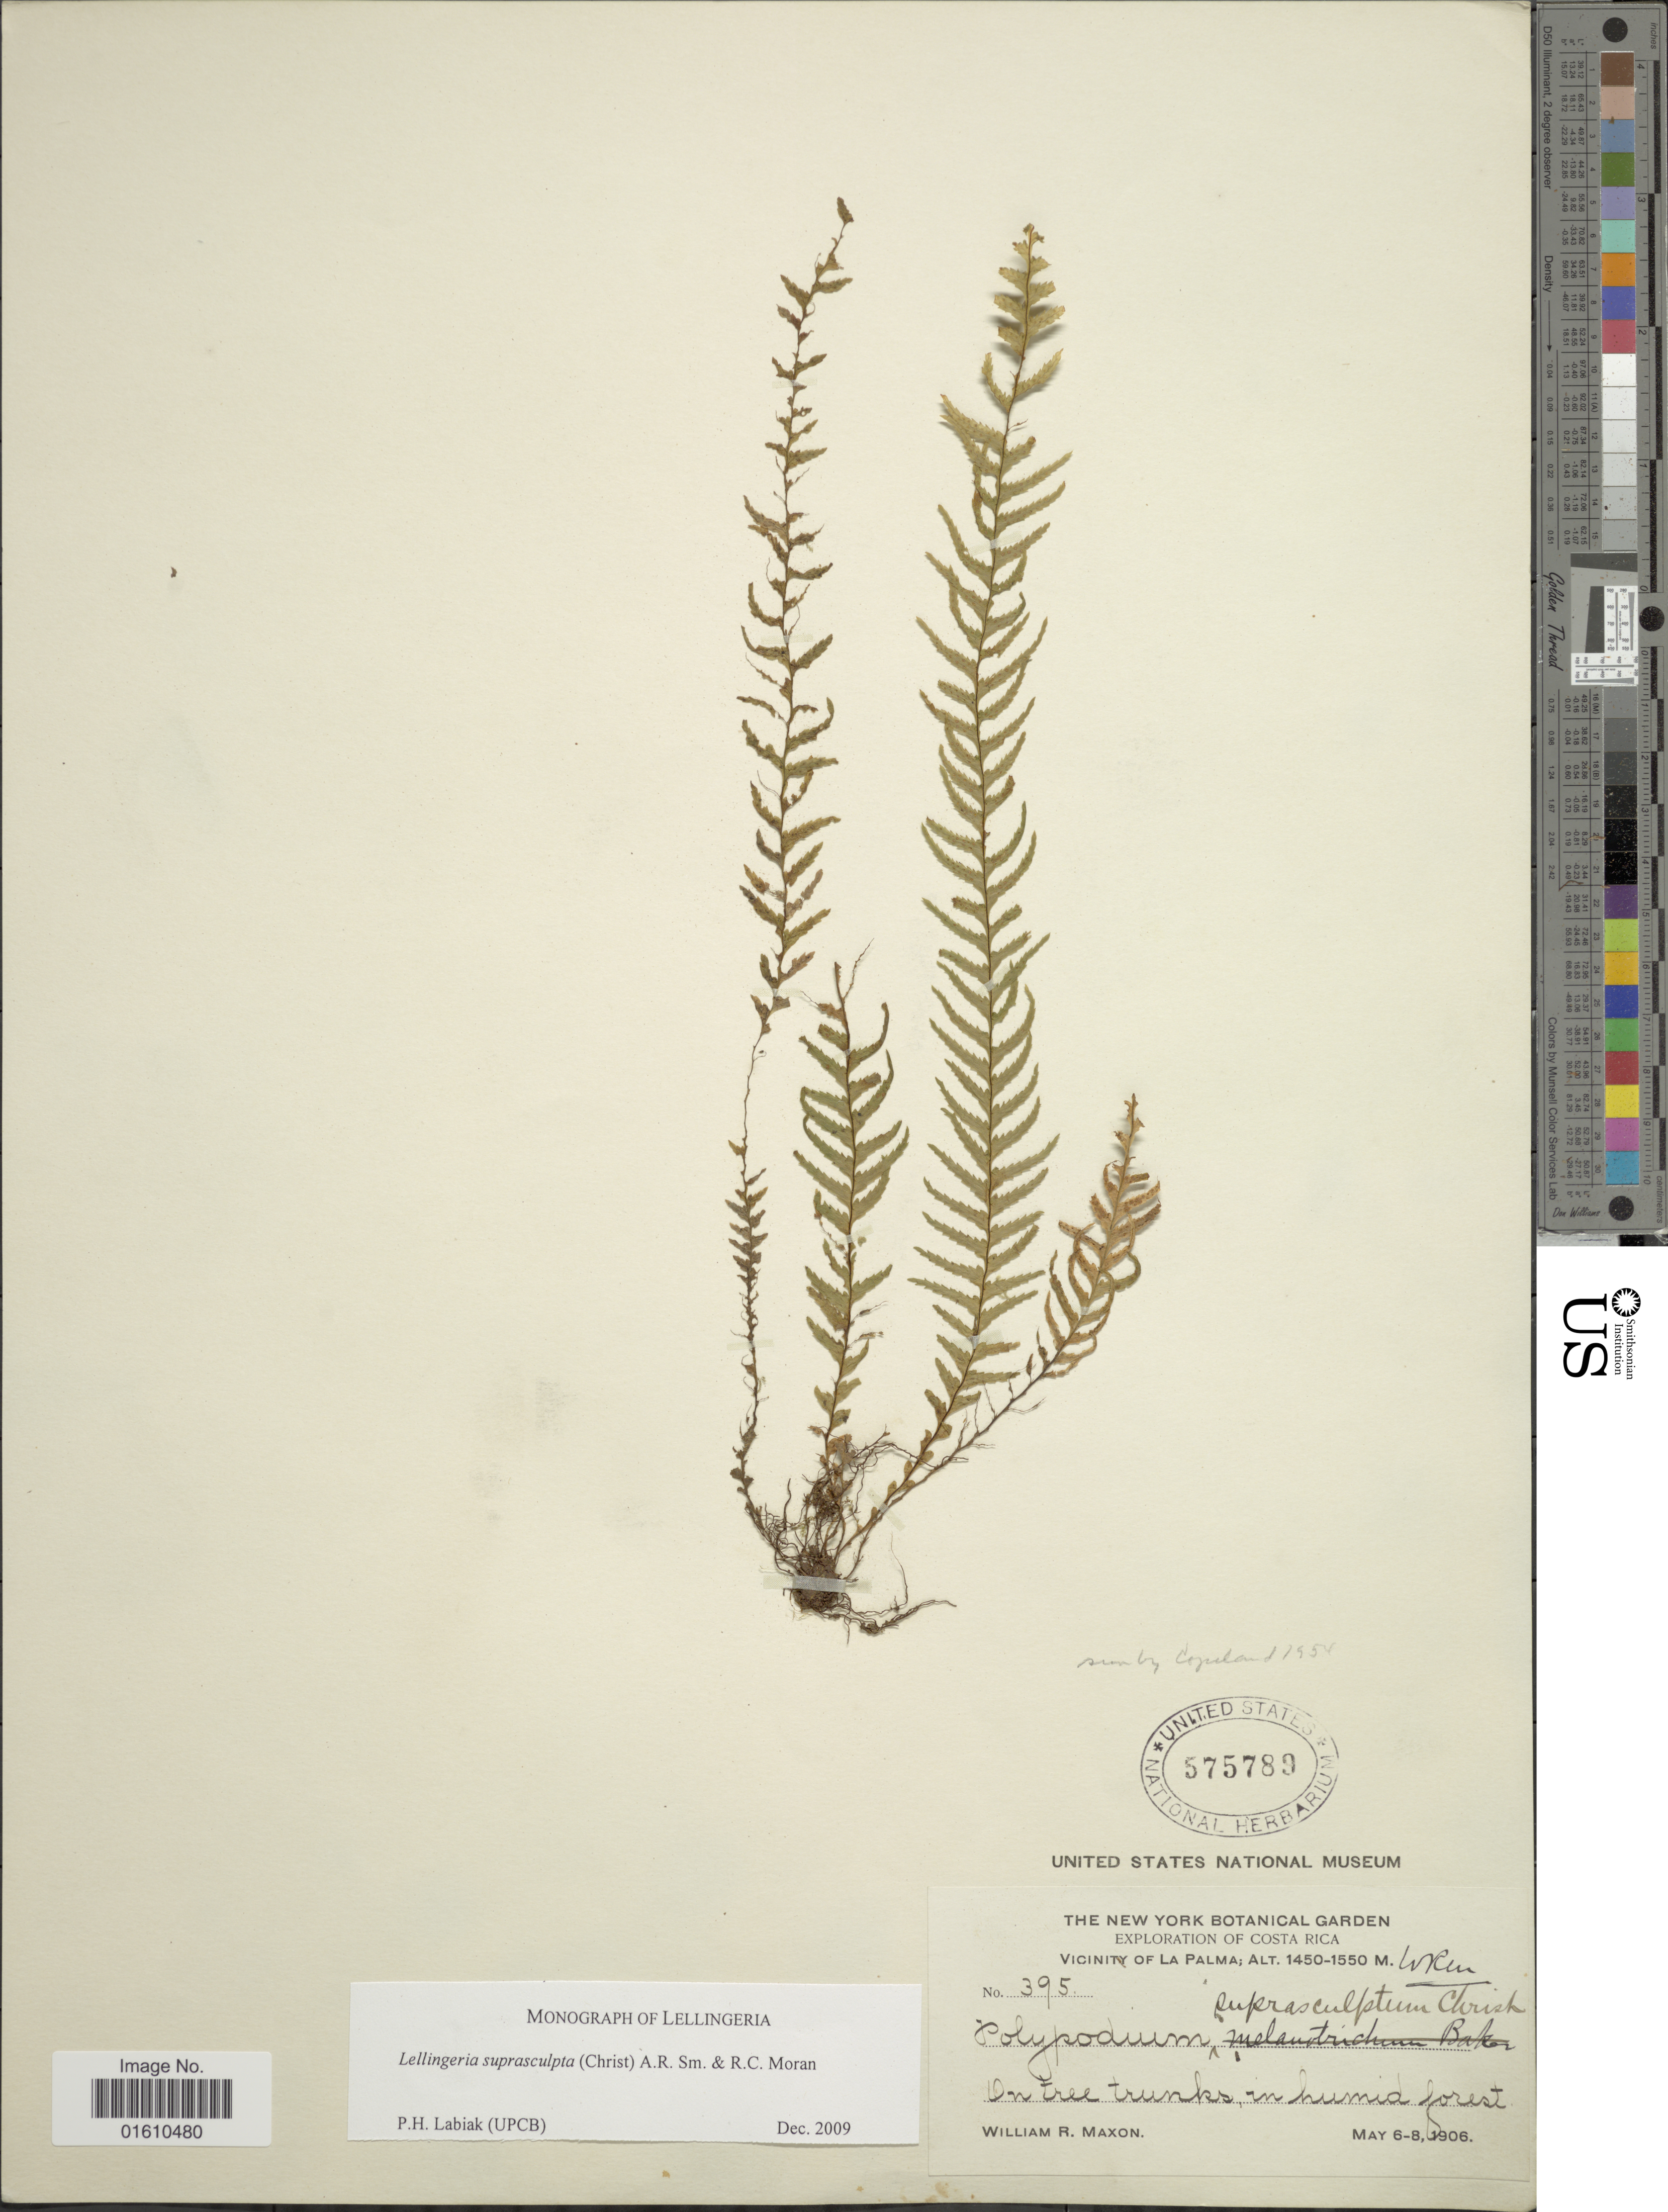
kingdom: Plantae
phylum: Tracheophyta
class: Polypodiopsida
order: Polypodiales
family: Polypodiaceae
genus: Lellingeria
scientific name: Lellingeria suprasculpta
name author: (Christ) A.R. Sm. & R.C. Moran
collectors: W. R. Maxon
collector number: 395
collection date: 1906-05-06/1906-05-08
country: Costa Rica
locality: Vicinity of La Palma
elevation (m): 1450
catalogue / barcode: US 575789